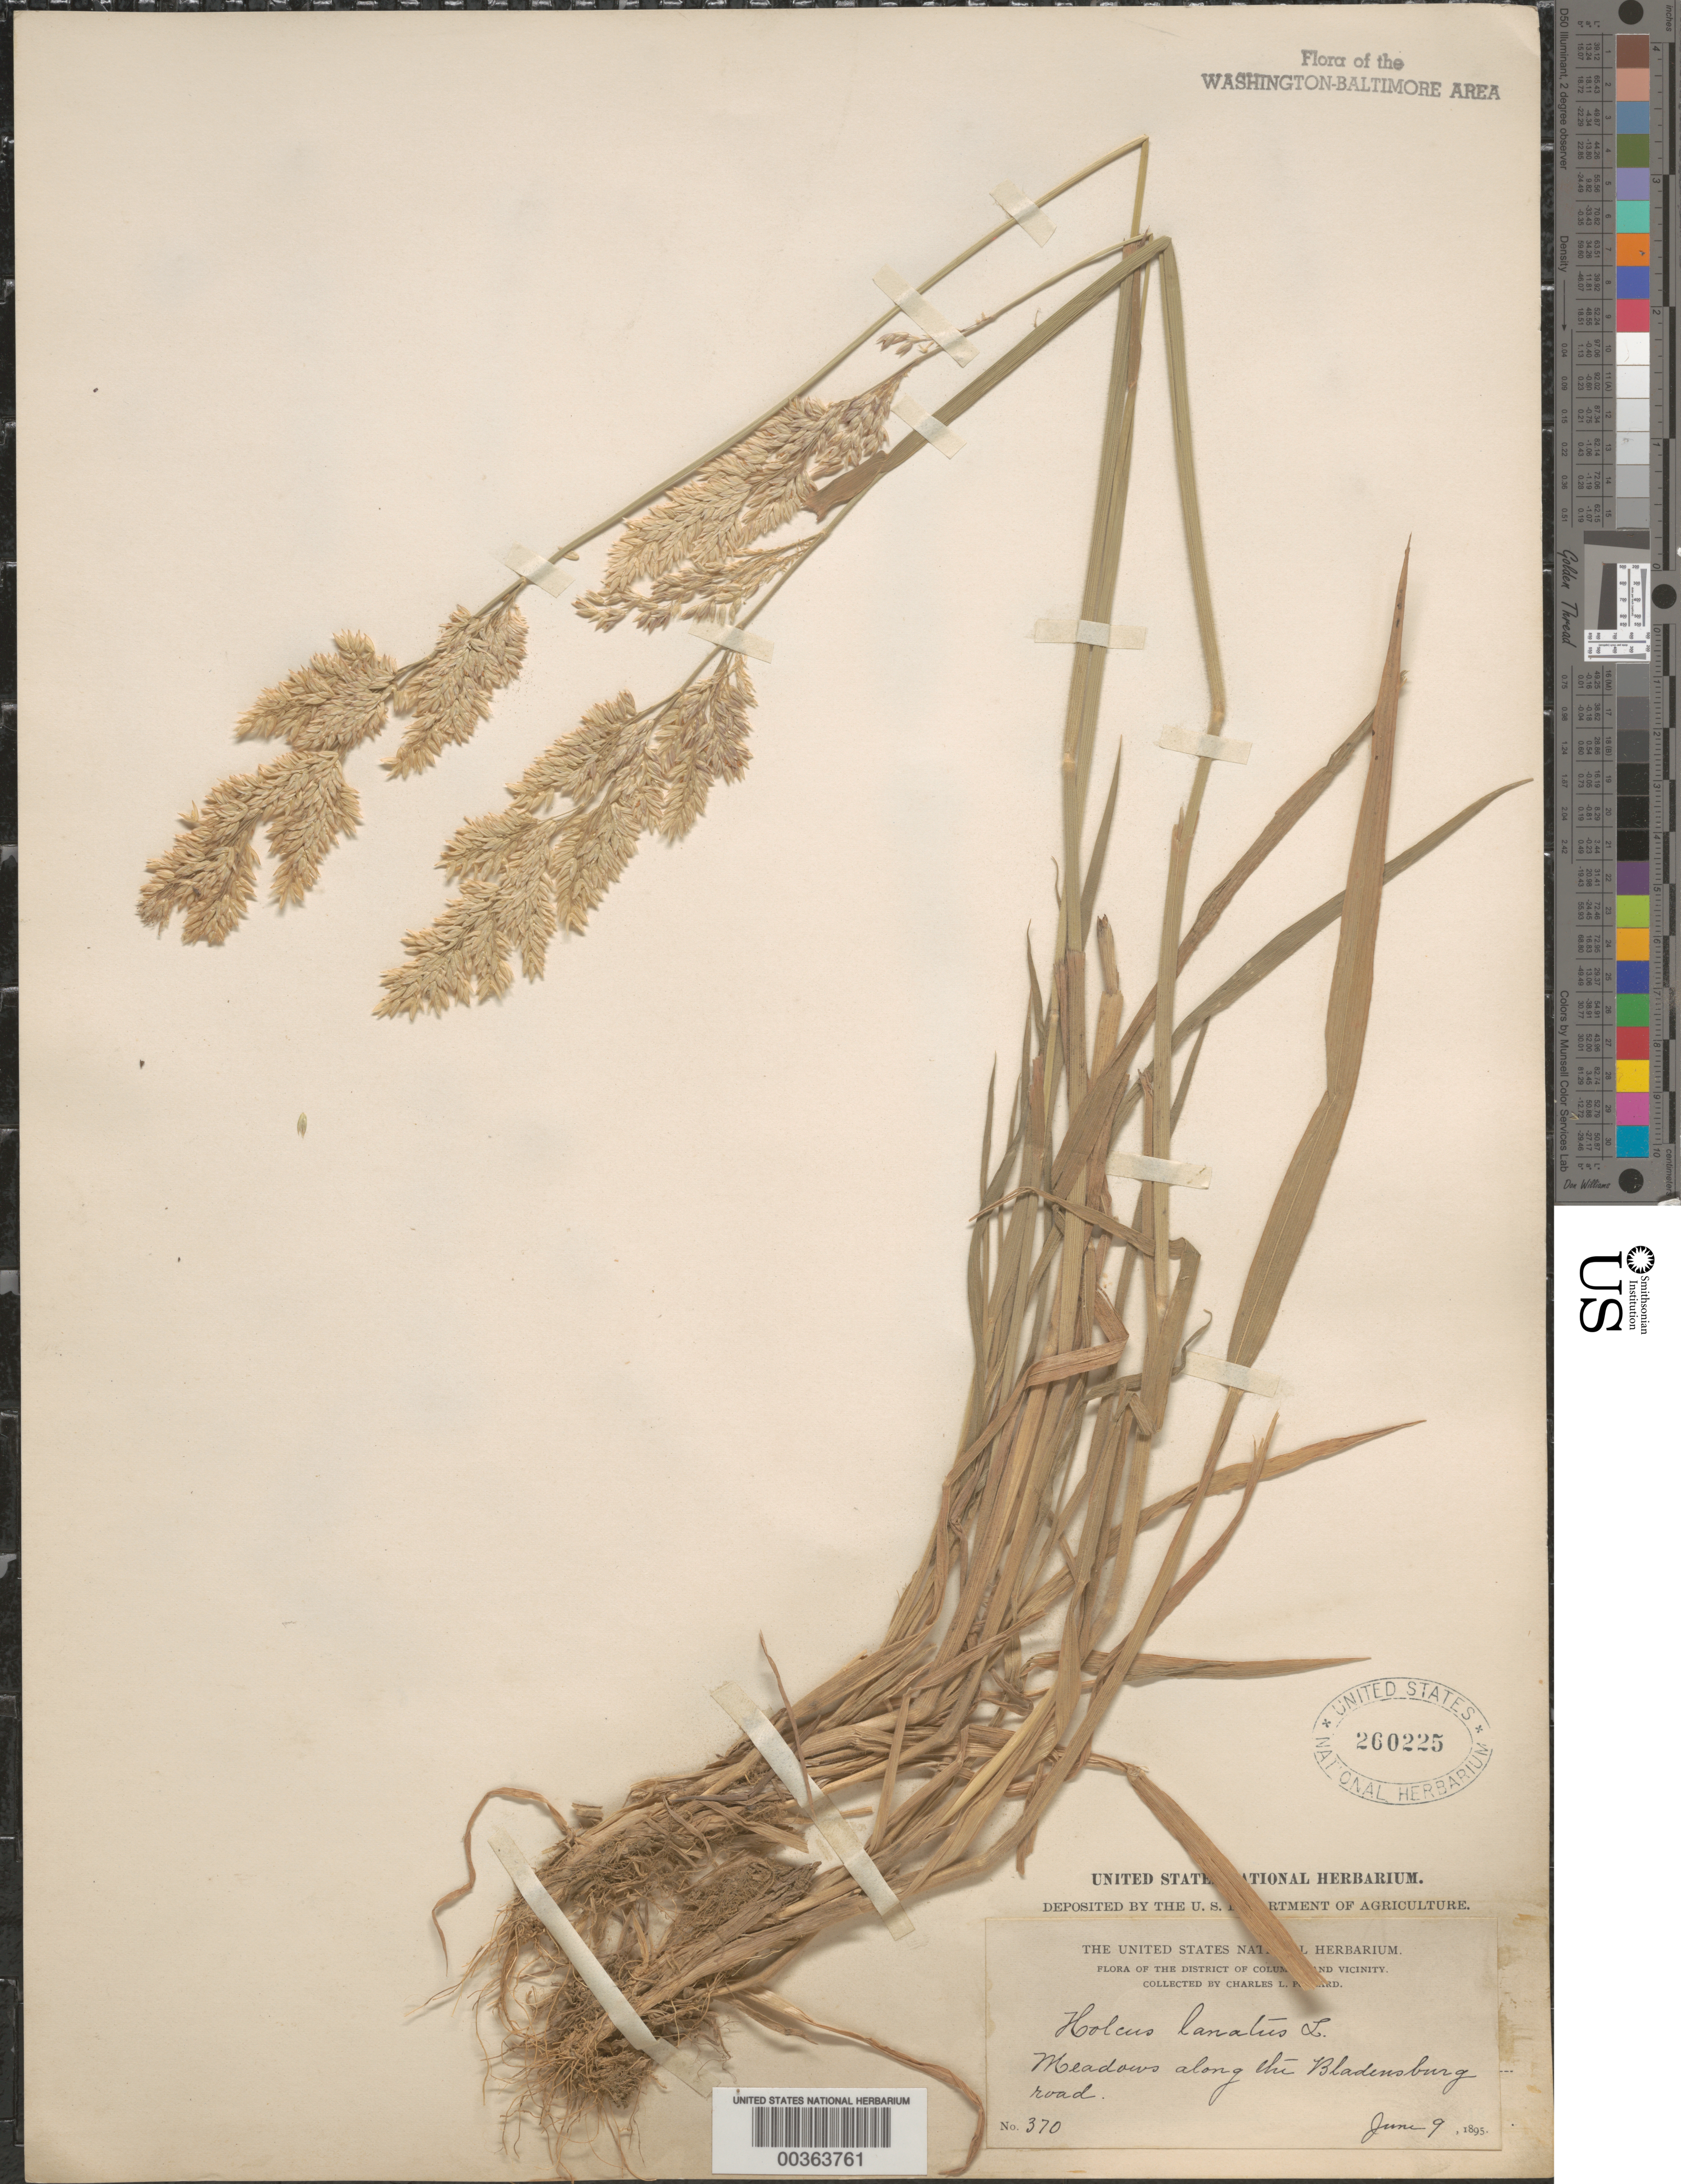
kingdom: Plantae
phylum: Tracheophyta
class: Liliopsida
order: Poales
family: Poaceae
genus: Holcus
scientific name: Holcus lanatus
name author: L.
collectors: C. L. Pollard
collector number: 370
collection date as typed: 09 Jun 1895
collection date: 1895-06-09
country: United States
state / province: Maryland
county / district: Prince George's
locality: Bladensburg road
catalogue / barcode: US 260225